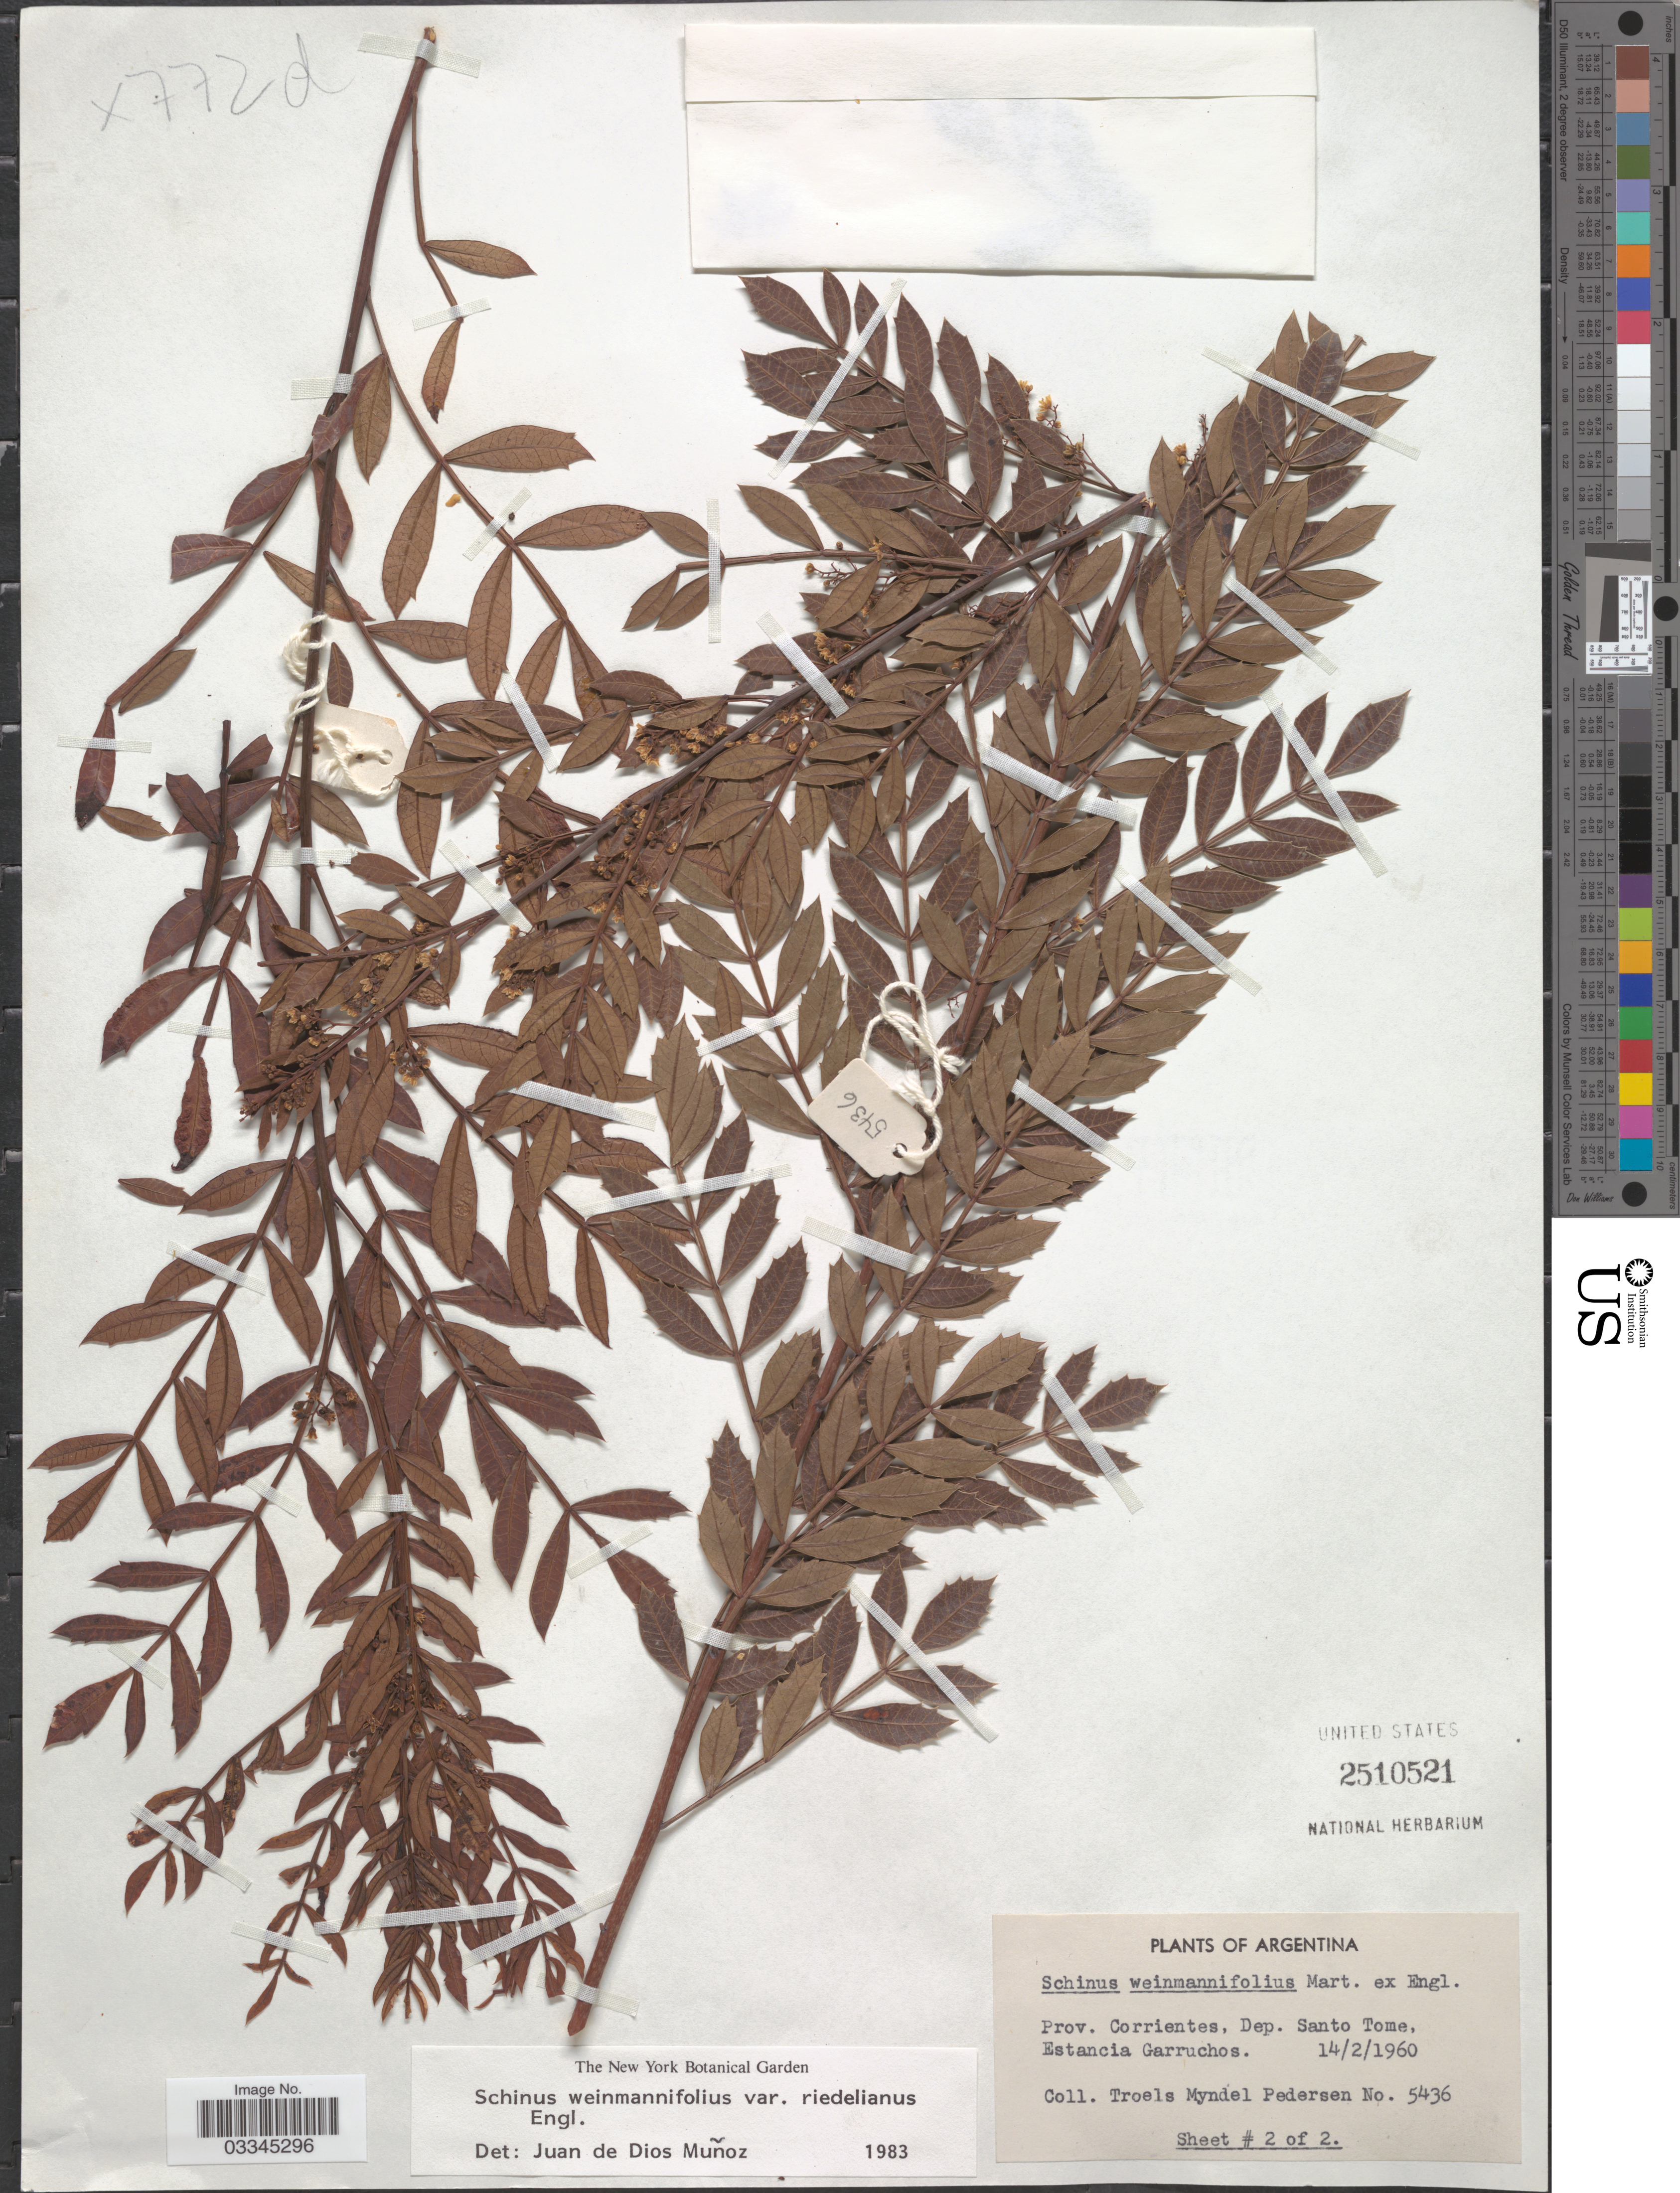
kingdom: Plantae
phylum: Tracheophyta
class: Magnoliopsida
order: Sapindales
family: Anacardiaceae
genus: Schinus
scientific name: Schinus weinmannifolia var. riedeliana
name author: Engl.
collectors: T. Pederson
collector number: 5436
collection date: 1960-02-14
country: Argentina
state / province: Corrientes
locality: Dep. Santo Tome, Estancia Garruchos.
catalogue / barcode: US 2510521